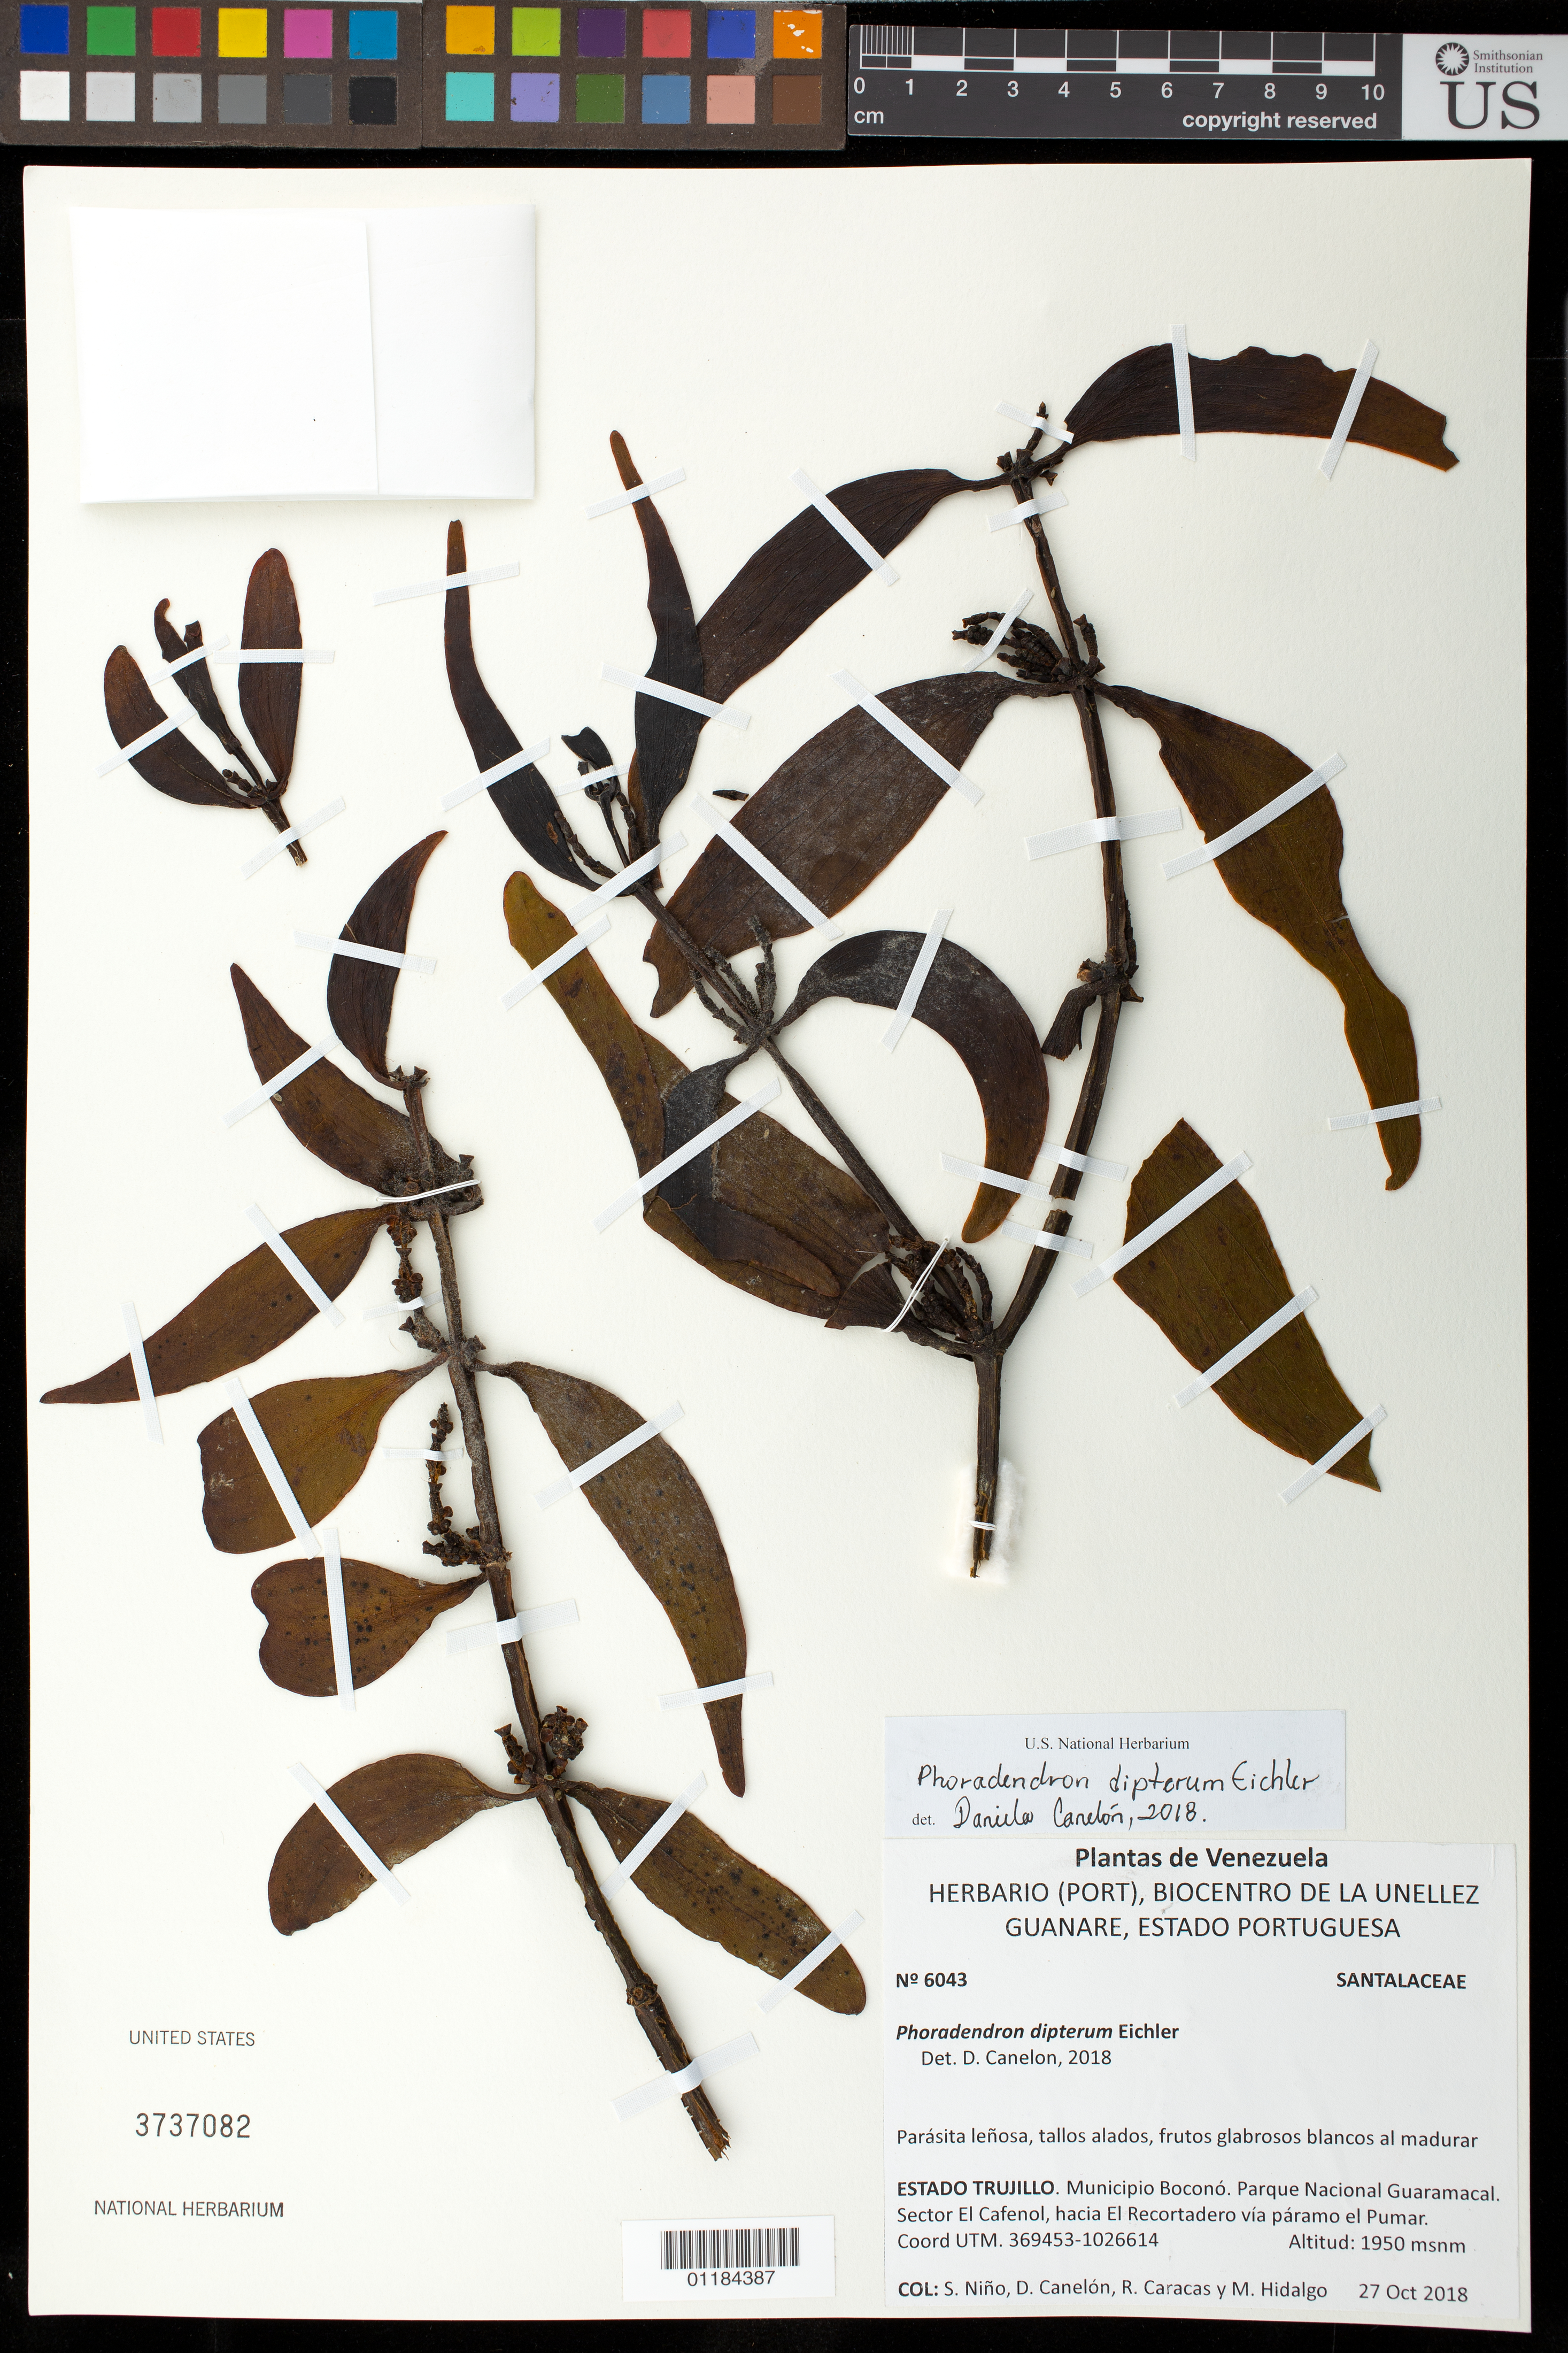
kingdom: Plantae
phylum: Tracheophyta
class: Magnoliopsida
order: Santalales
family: Viscaceae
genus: Phoradendron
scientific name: Phoradendron dipterum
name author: Eichler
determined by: Canelón, Daniela S., (PORT), BioCentro-UNELLEZ (VENEZUELA)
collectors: S. M. Niño, D. Canelón, R. Caracas & M. Hidalgo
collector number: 6043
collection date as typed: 27 de Octubre, 2018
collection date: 2018-10-27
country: Venezuela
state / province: Trujillo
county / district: Boconó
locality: Parque Nacional Guaramacal. Sector El Cafenol, hacia El Recortadero via paramo el Pumar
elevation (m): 1950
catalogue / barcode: US 3737082